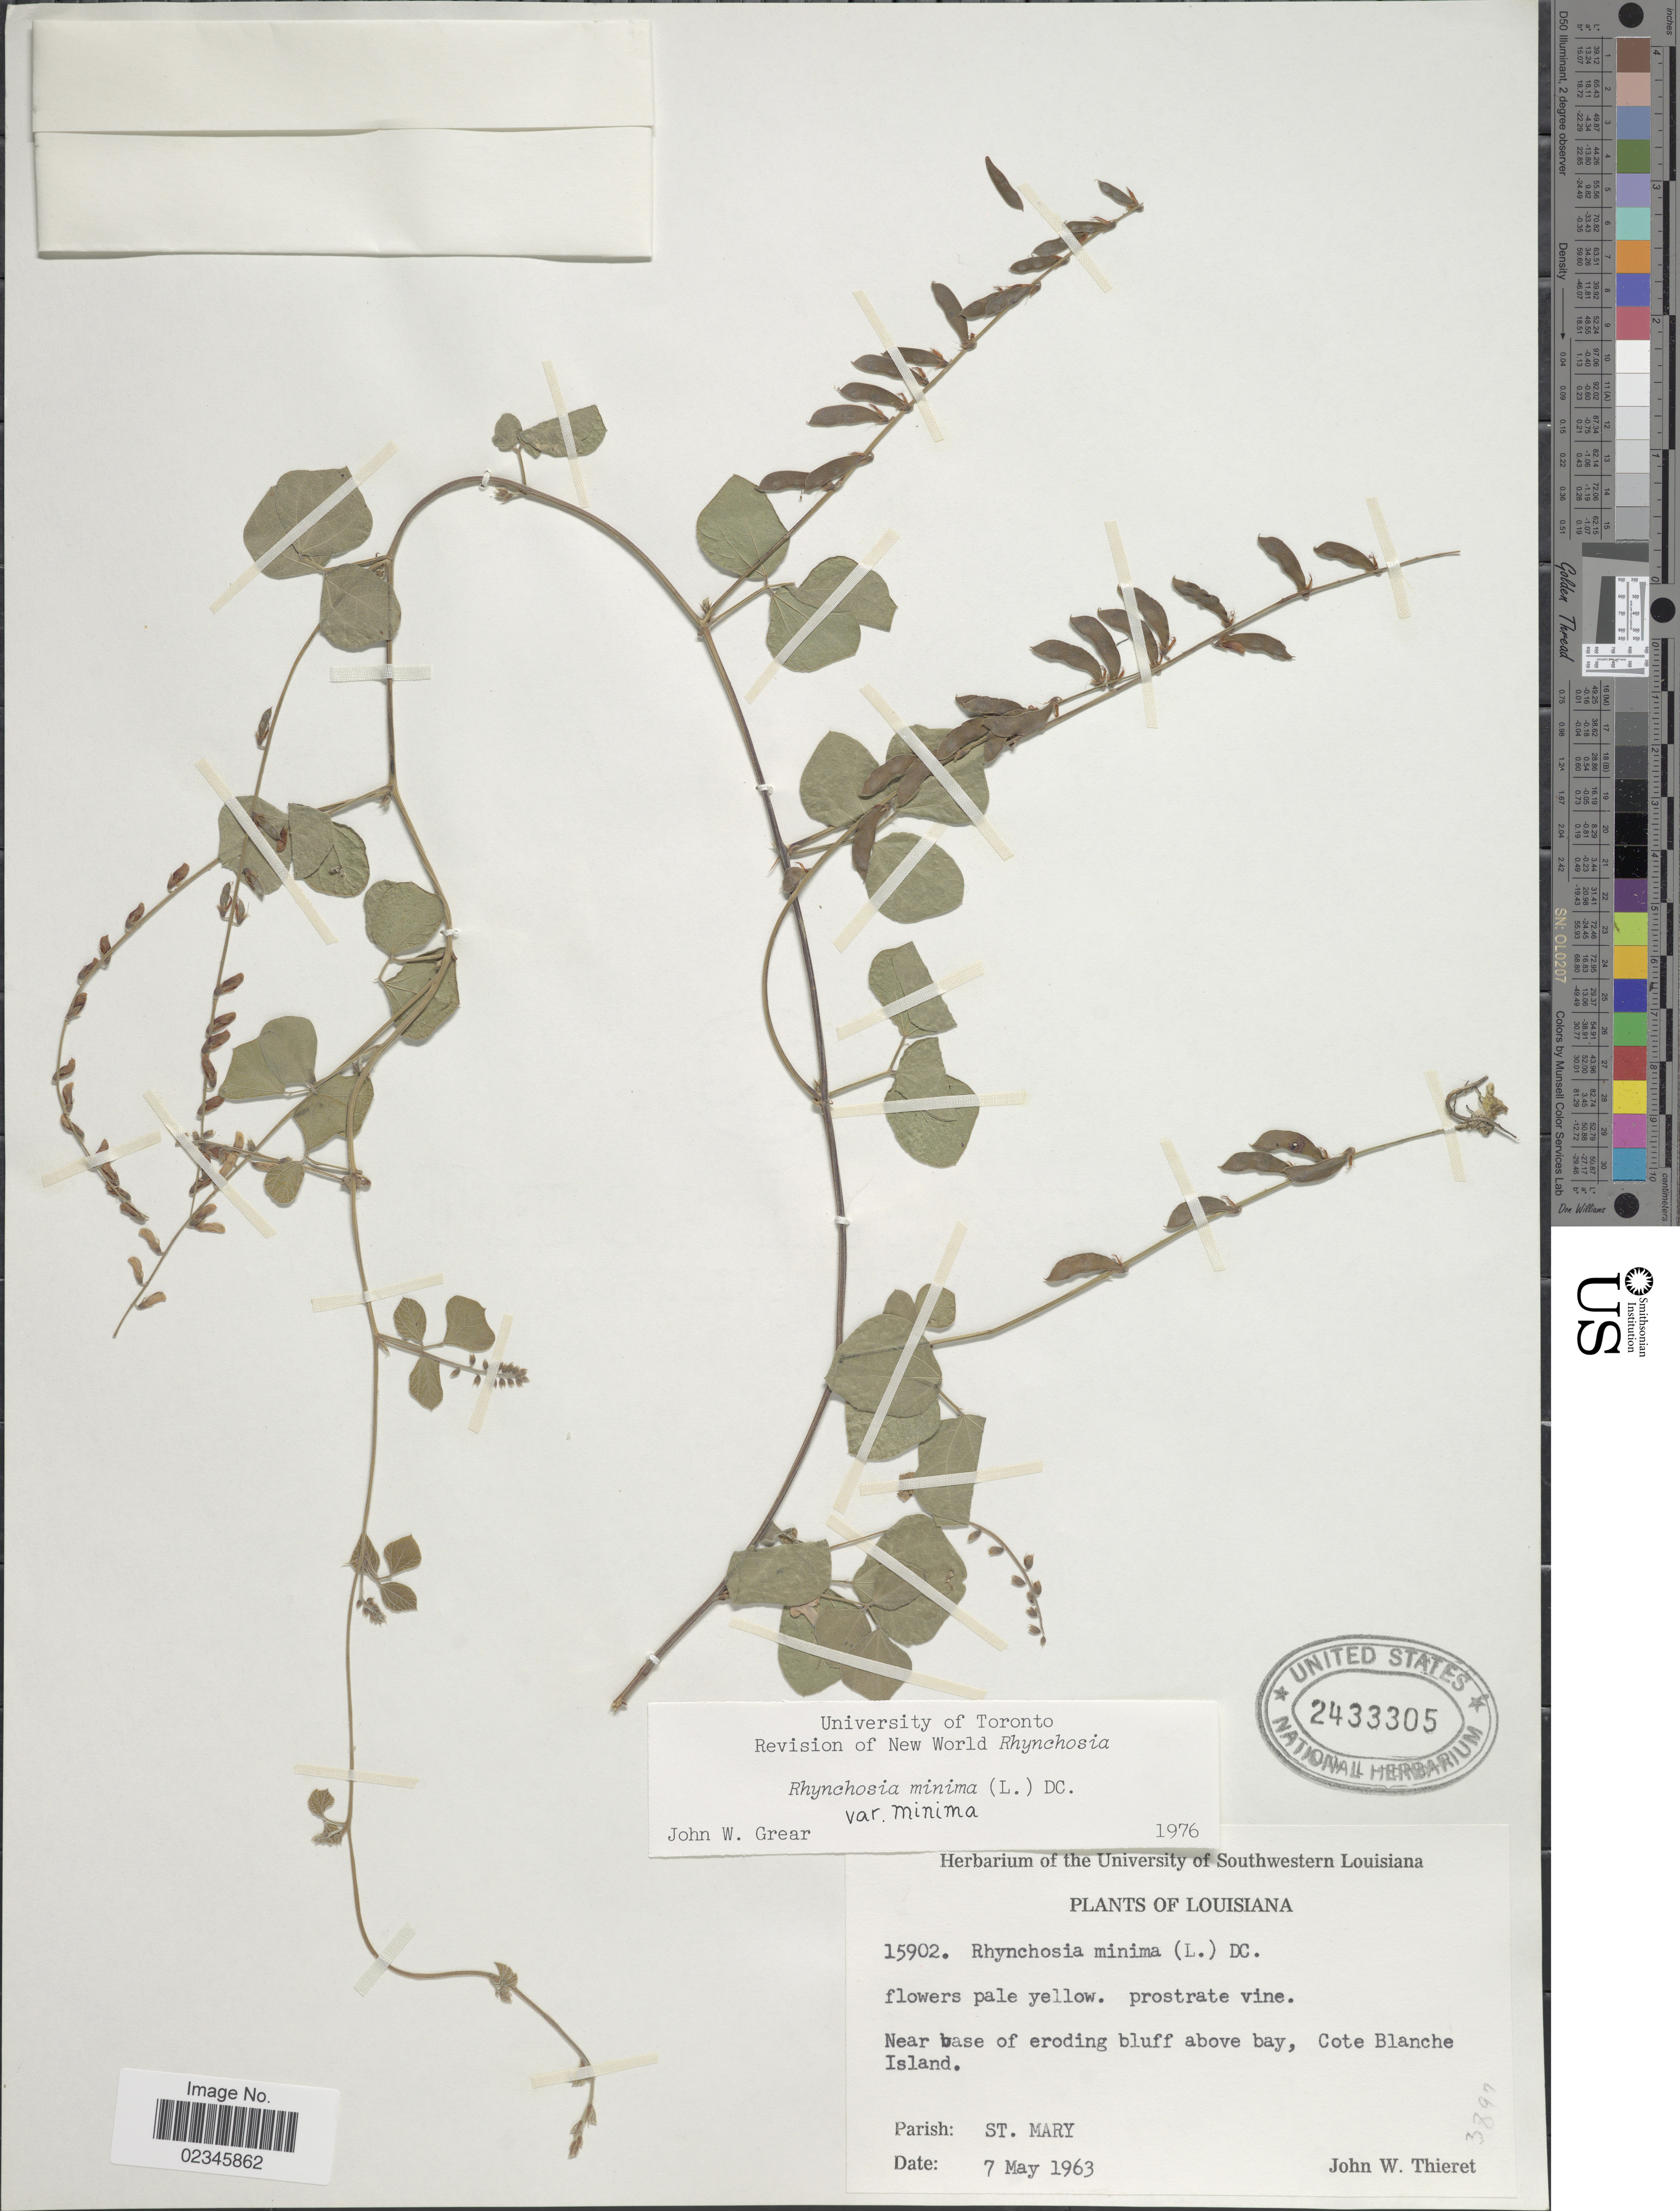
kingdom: Plantae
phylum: Tracheophyta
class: Magnoliopsida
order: Fabales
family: Fabaceae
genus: Rhynchosia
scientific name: Rhynchosia minima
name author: (L.) DC.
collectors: J. W. Thieret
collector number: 15902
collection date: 1963-05-07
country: United States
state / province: Louisiana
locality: Near base of eroding bluff above bay, Cote Blanche Island, Parish: St. Mary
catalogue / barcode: US 2433305